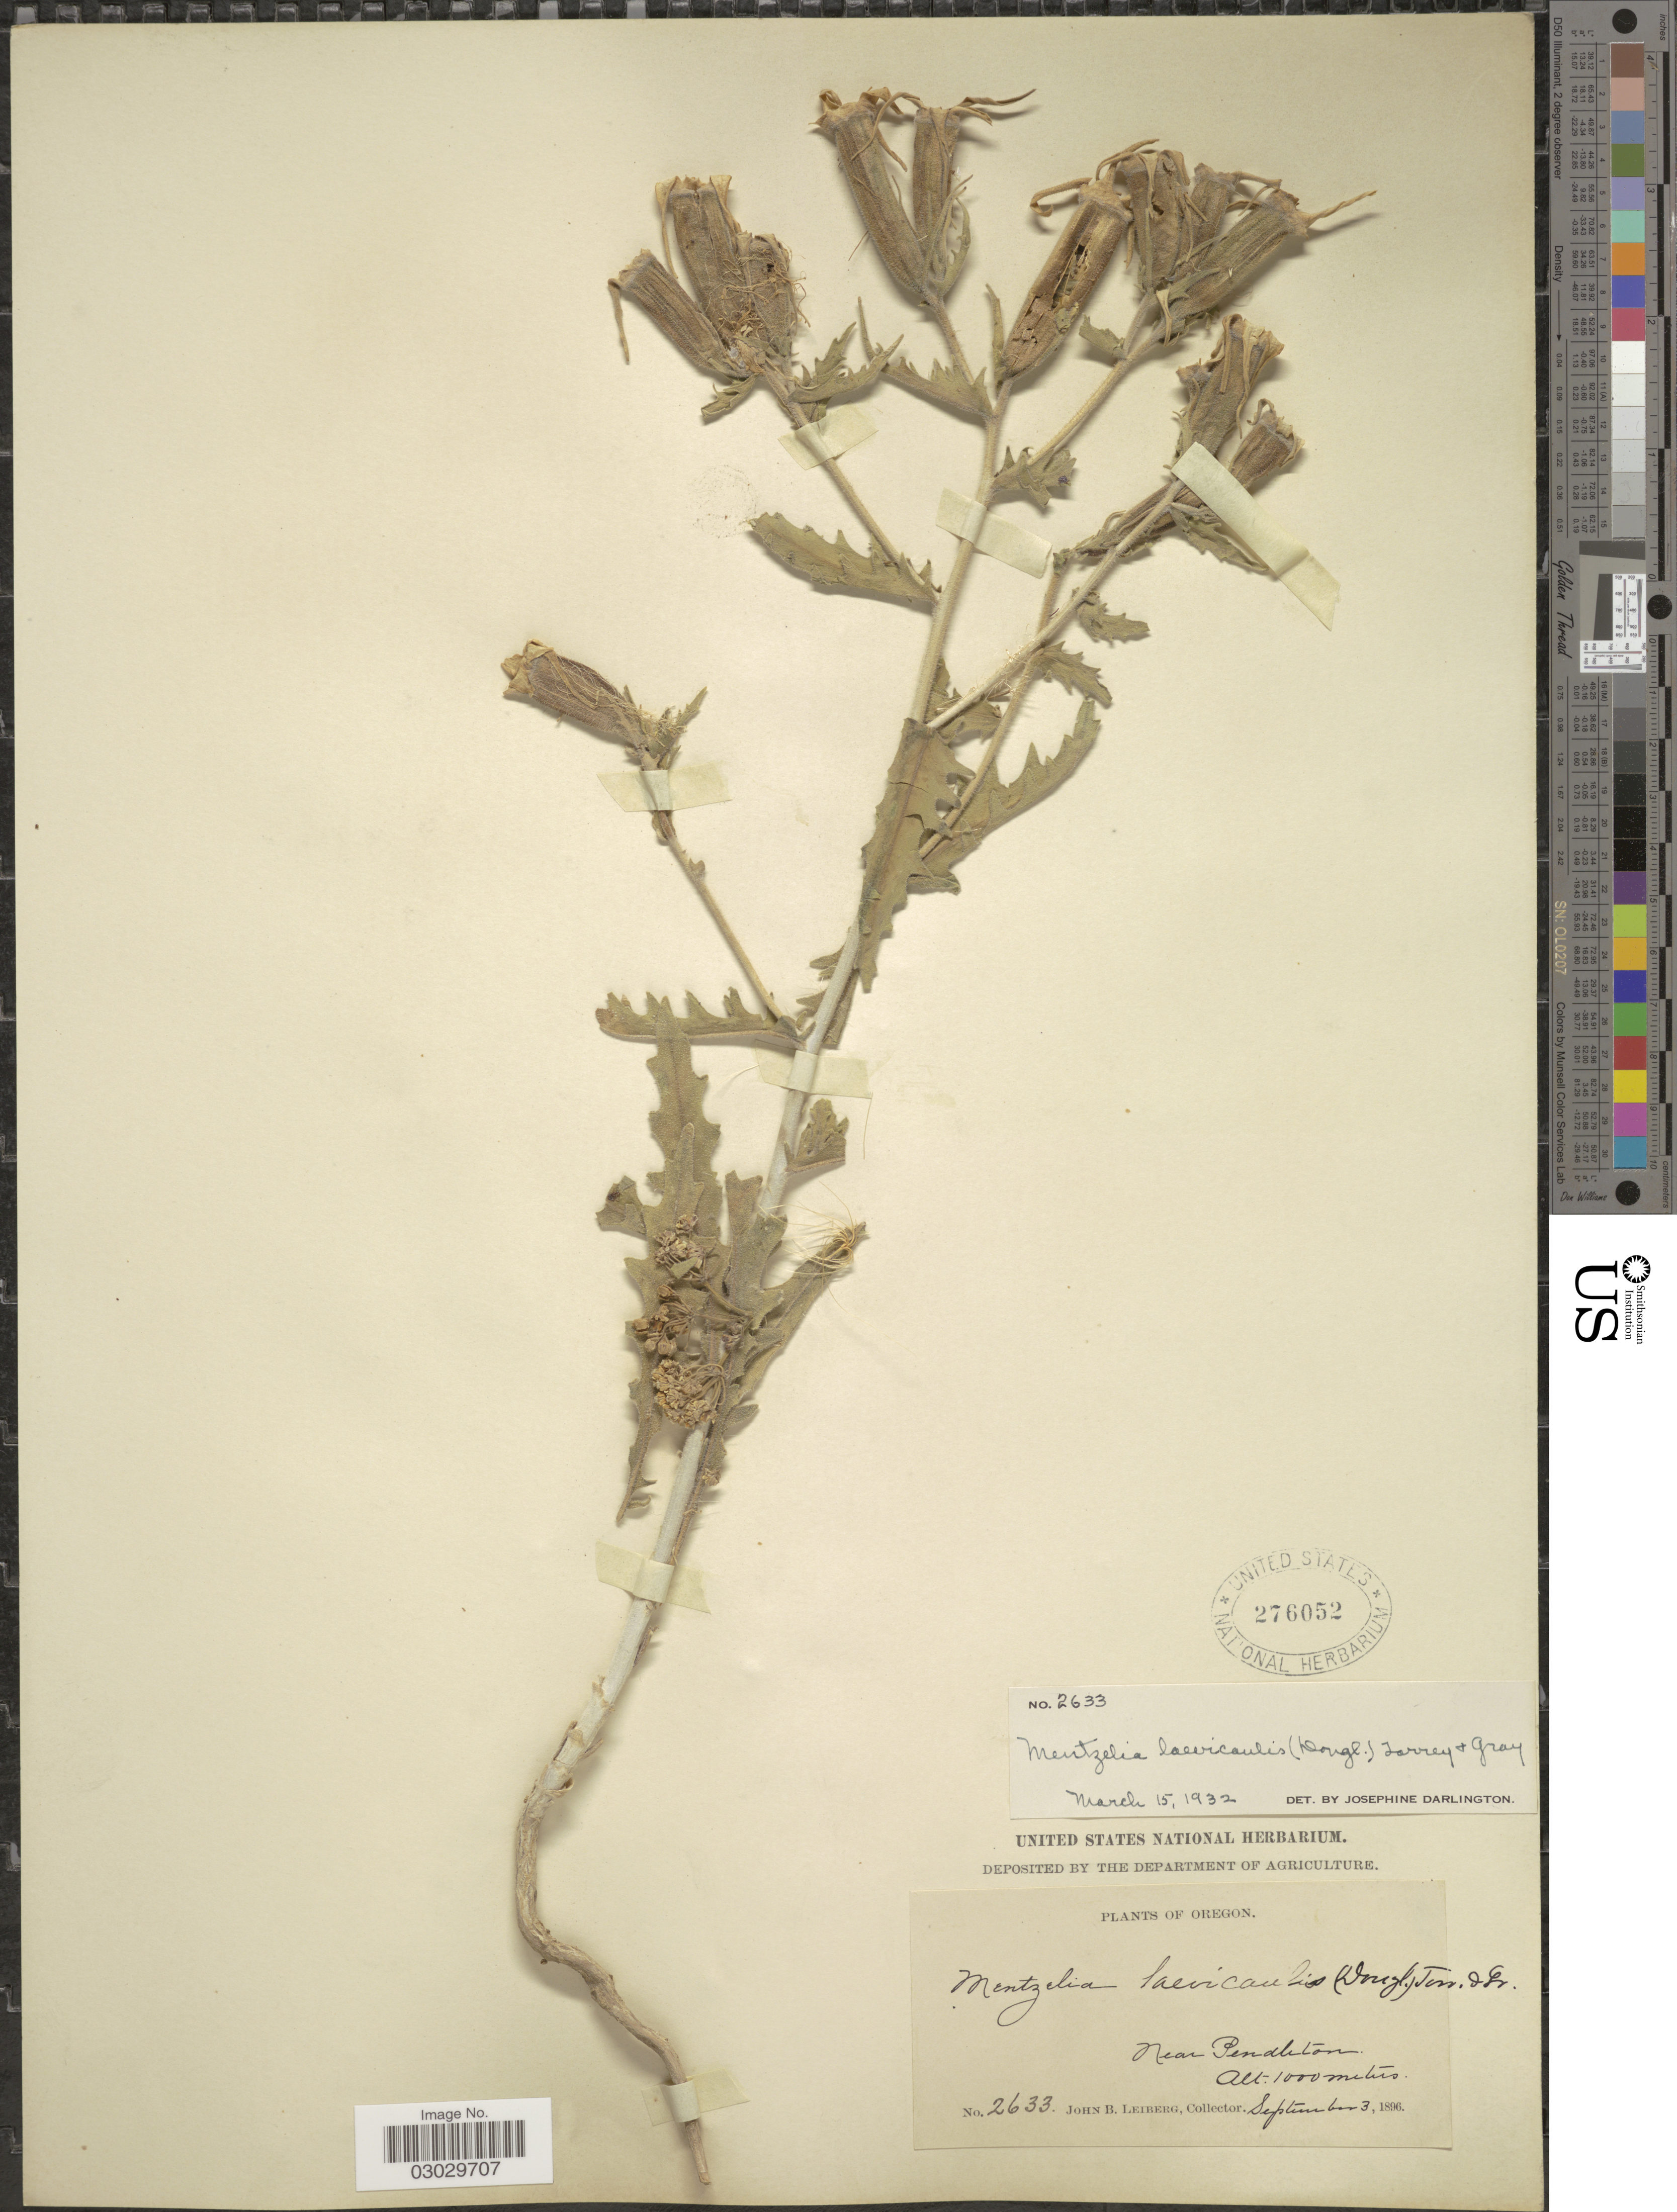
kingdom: Plantae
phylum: Tracheophyta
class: Magnoliopsida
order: Cornales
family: Loasaceae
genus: Mentzelia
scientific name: Mentzelia laevicaulis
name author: (Douglas ex Hook.) Torr. & A. Gray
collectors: J. B. Leiberg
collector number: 2633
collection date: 1896-09-03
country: United States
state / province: Oregon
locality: Near Pendleton.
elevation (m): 1000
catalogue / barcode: US 276052